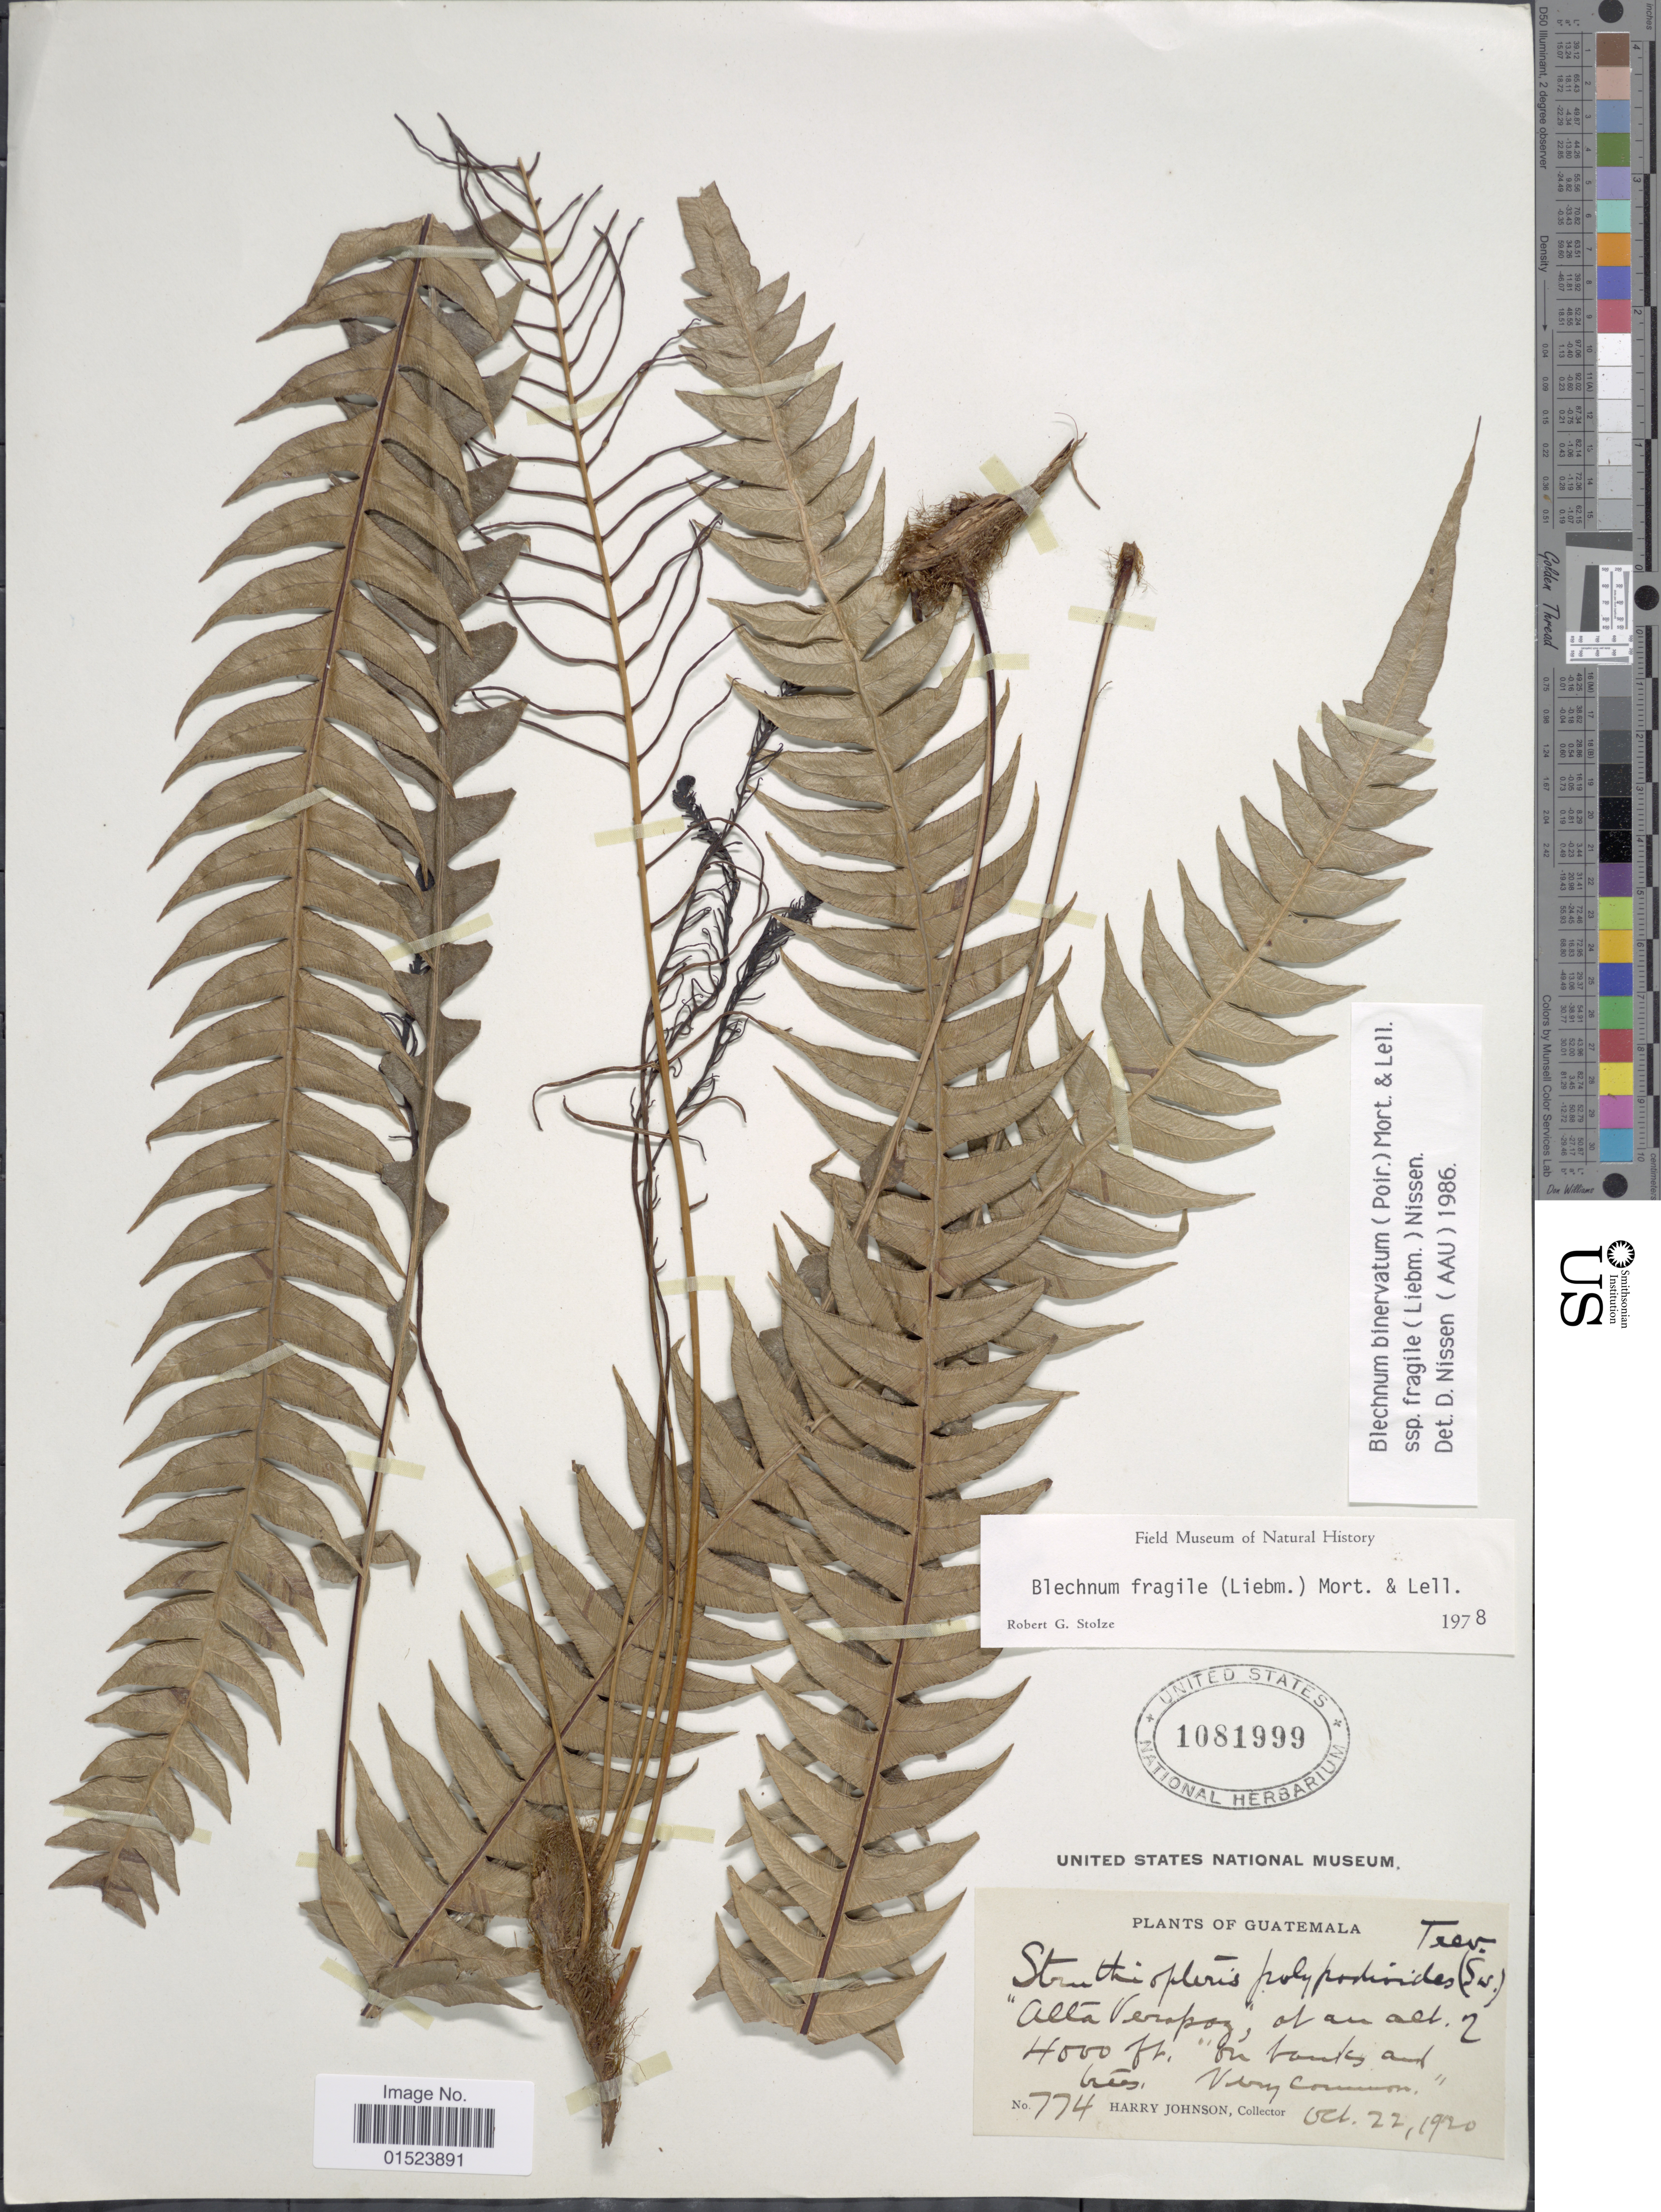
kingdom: Plantae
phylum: Tracheophyta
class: Polypodiopsida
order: Polypodiales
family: Blechnaceae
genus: Blechnum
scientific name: Blechnum fragile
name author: (Liebm.) C.V. Morton & Lellinger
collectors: H. Johnson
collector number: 774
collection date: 1920-10-22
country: Guatemala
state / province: Alta Verapaz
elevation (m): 1219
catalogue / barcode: US 1081999